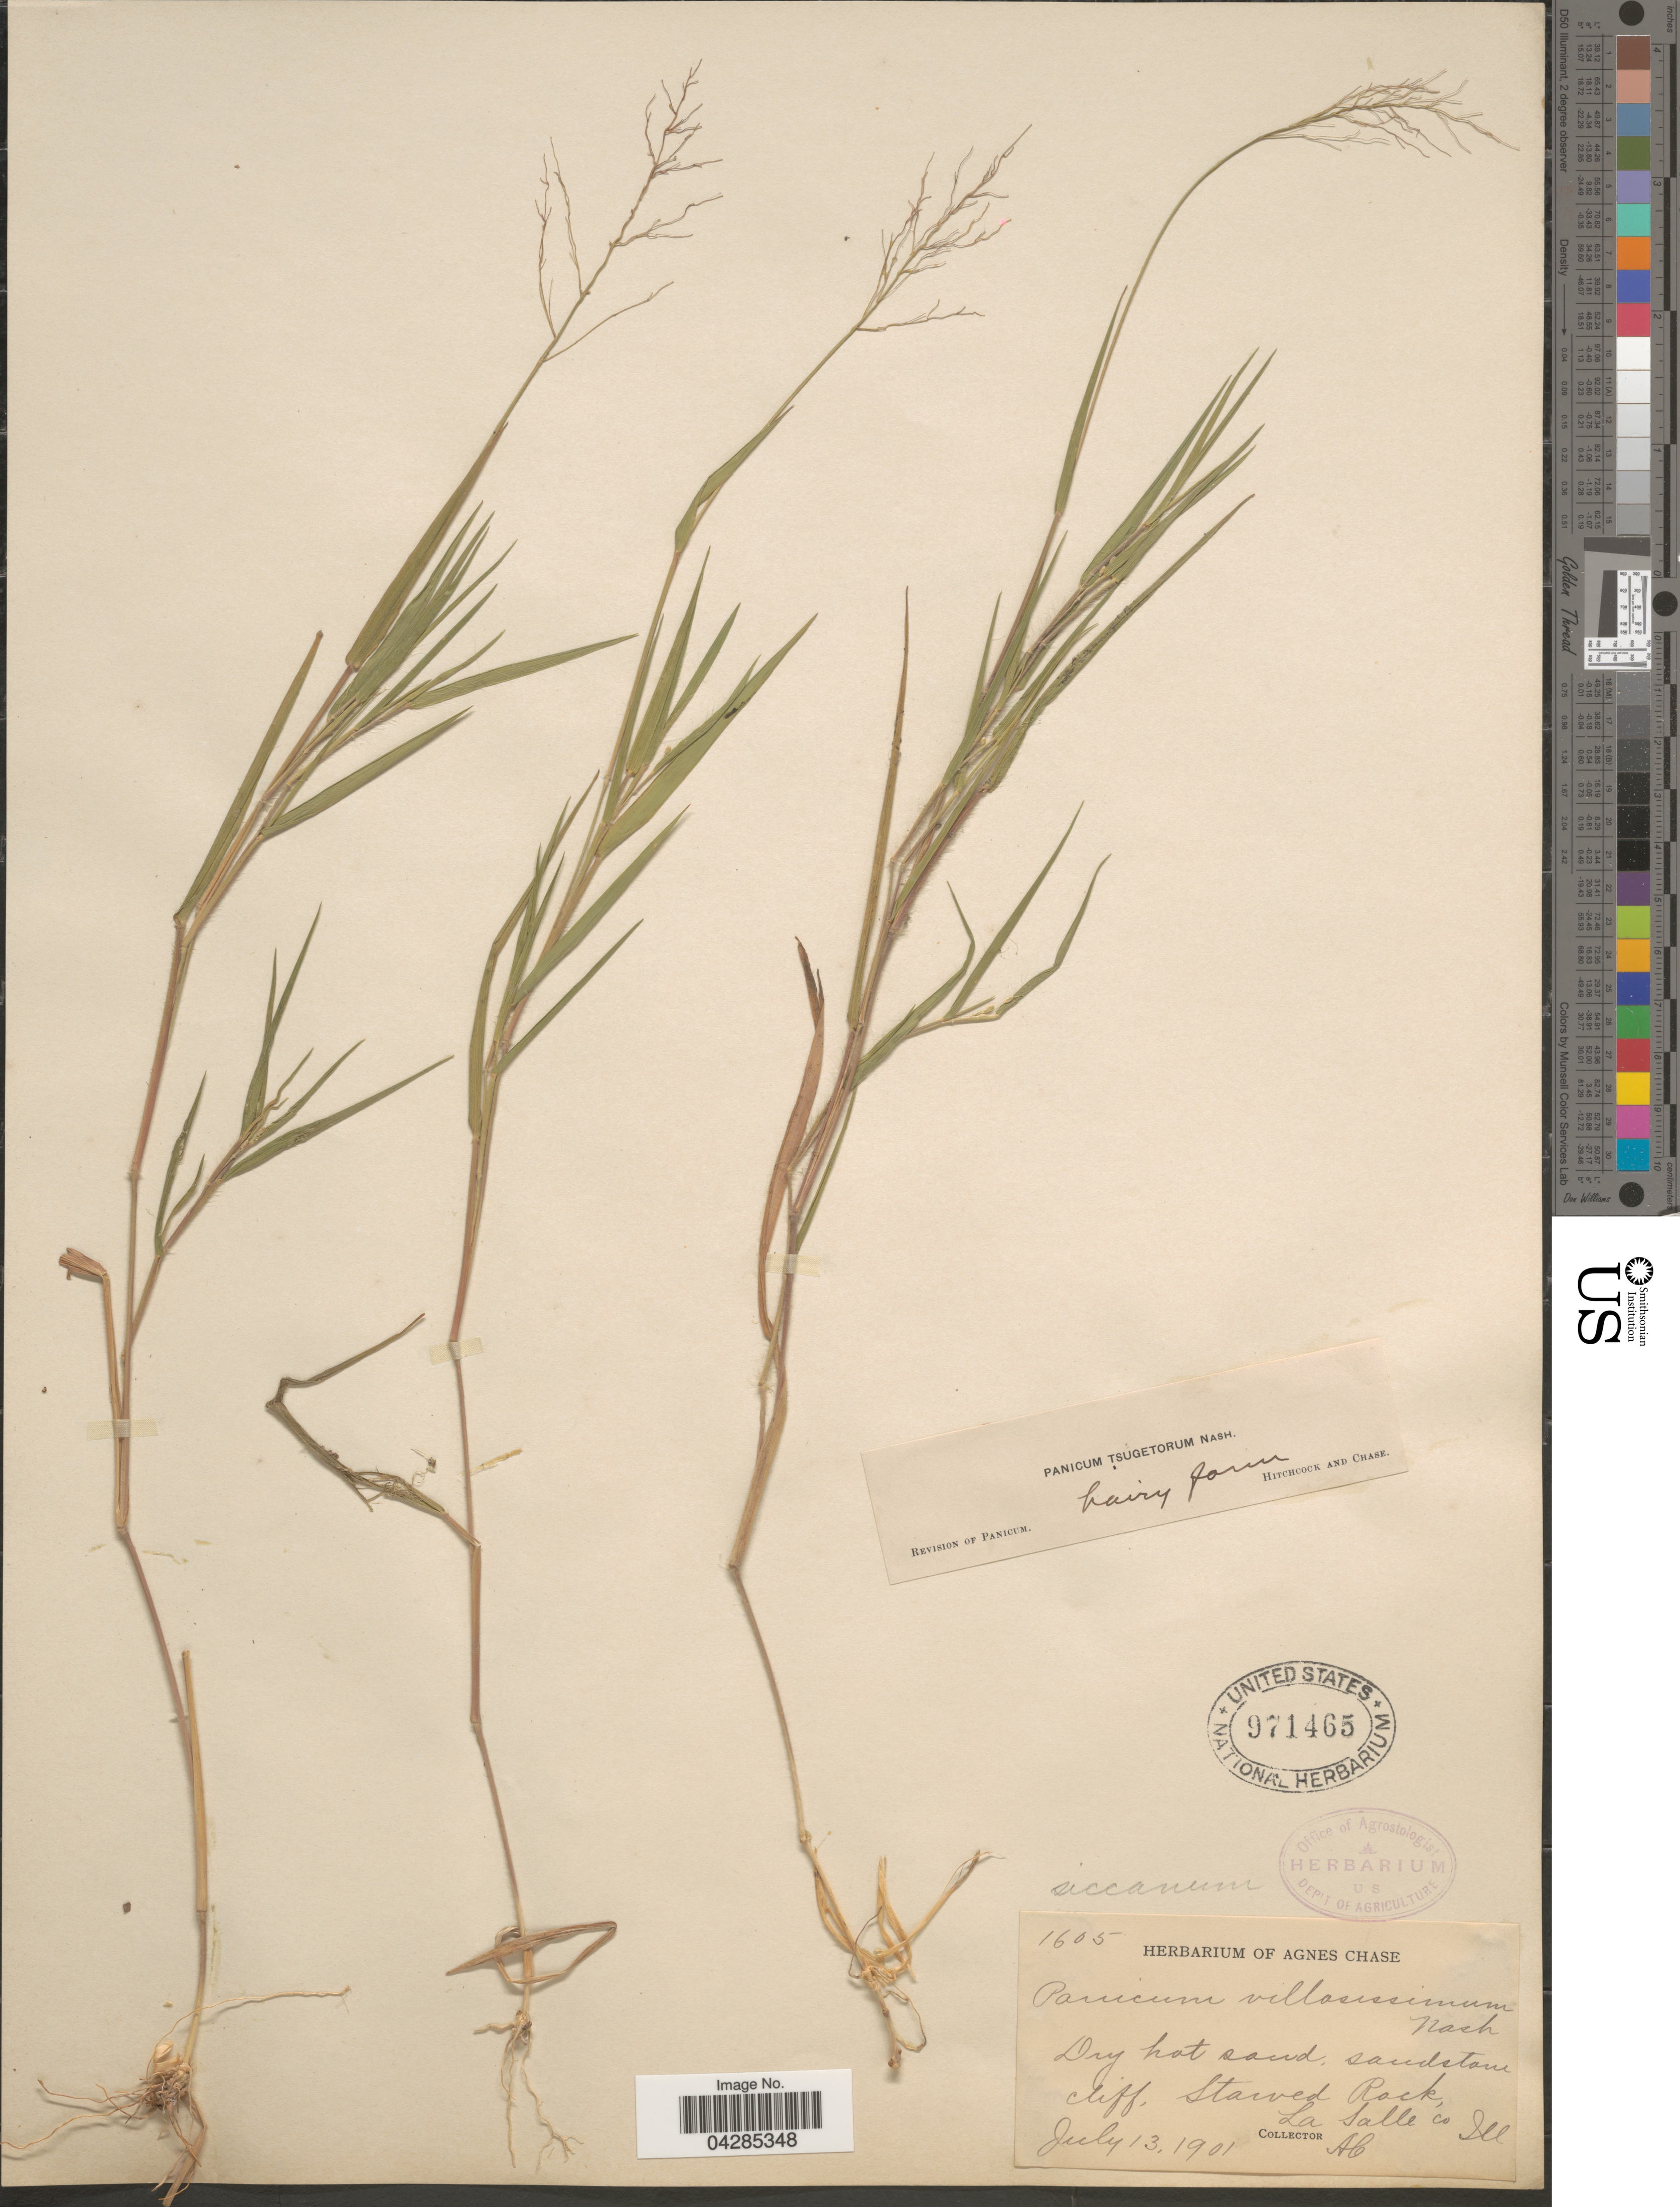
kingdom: Plantae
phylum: Tracheophyta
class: Liliopsida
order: Poales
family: Poaceae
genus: Dichanthelium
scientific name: Dichanthelium portoricense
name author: (Desv. ex Ham.) B.F. Hansen & Wunderlin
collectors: A. Chase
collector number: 1605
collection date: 1901-07-13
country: United States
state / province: Illinois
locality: Dry hot sand, sandstone cliff, Starved Rock, La Salle Co.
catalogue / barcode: US 971465